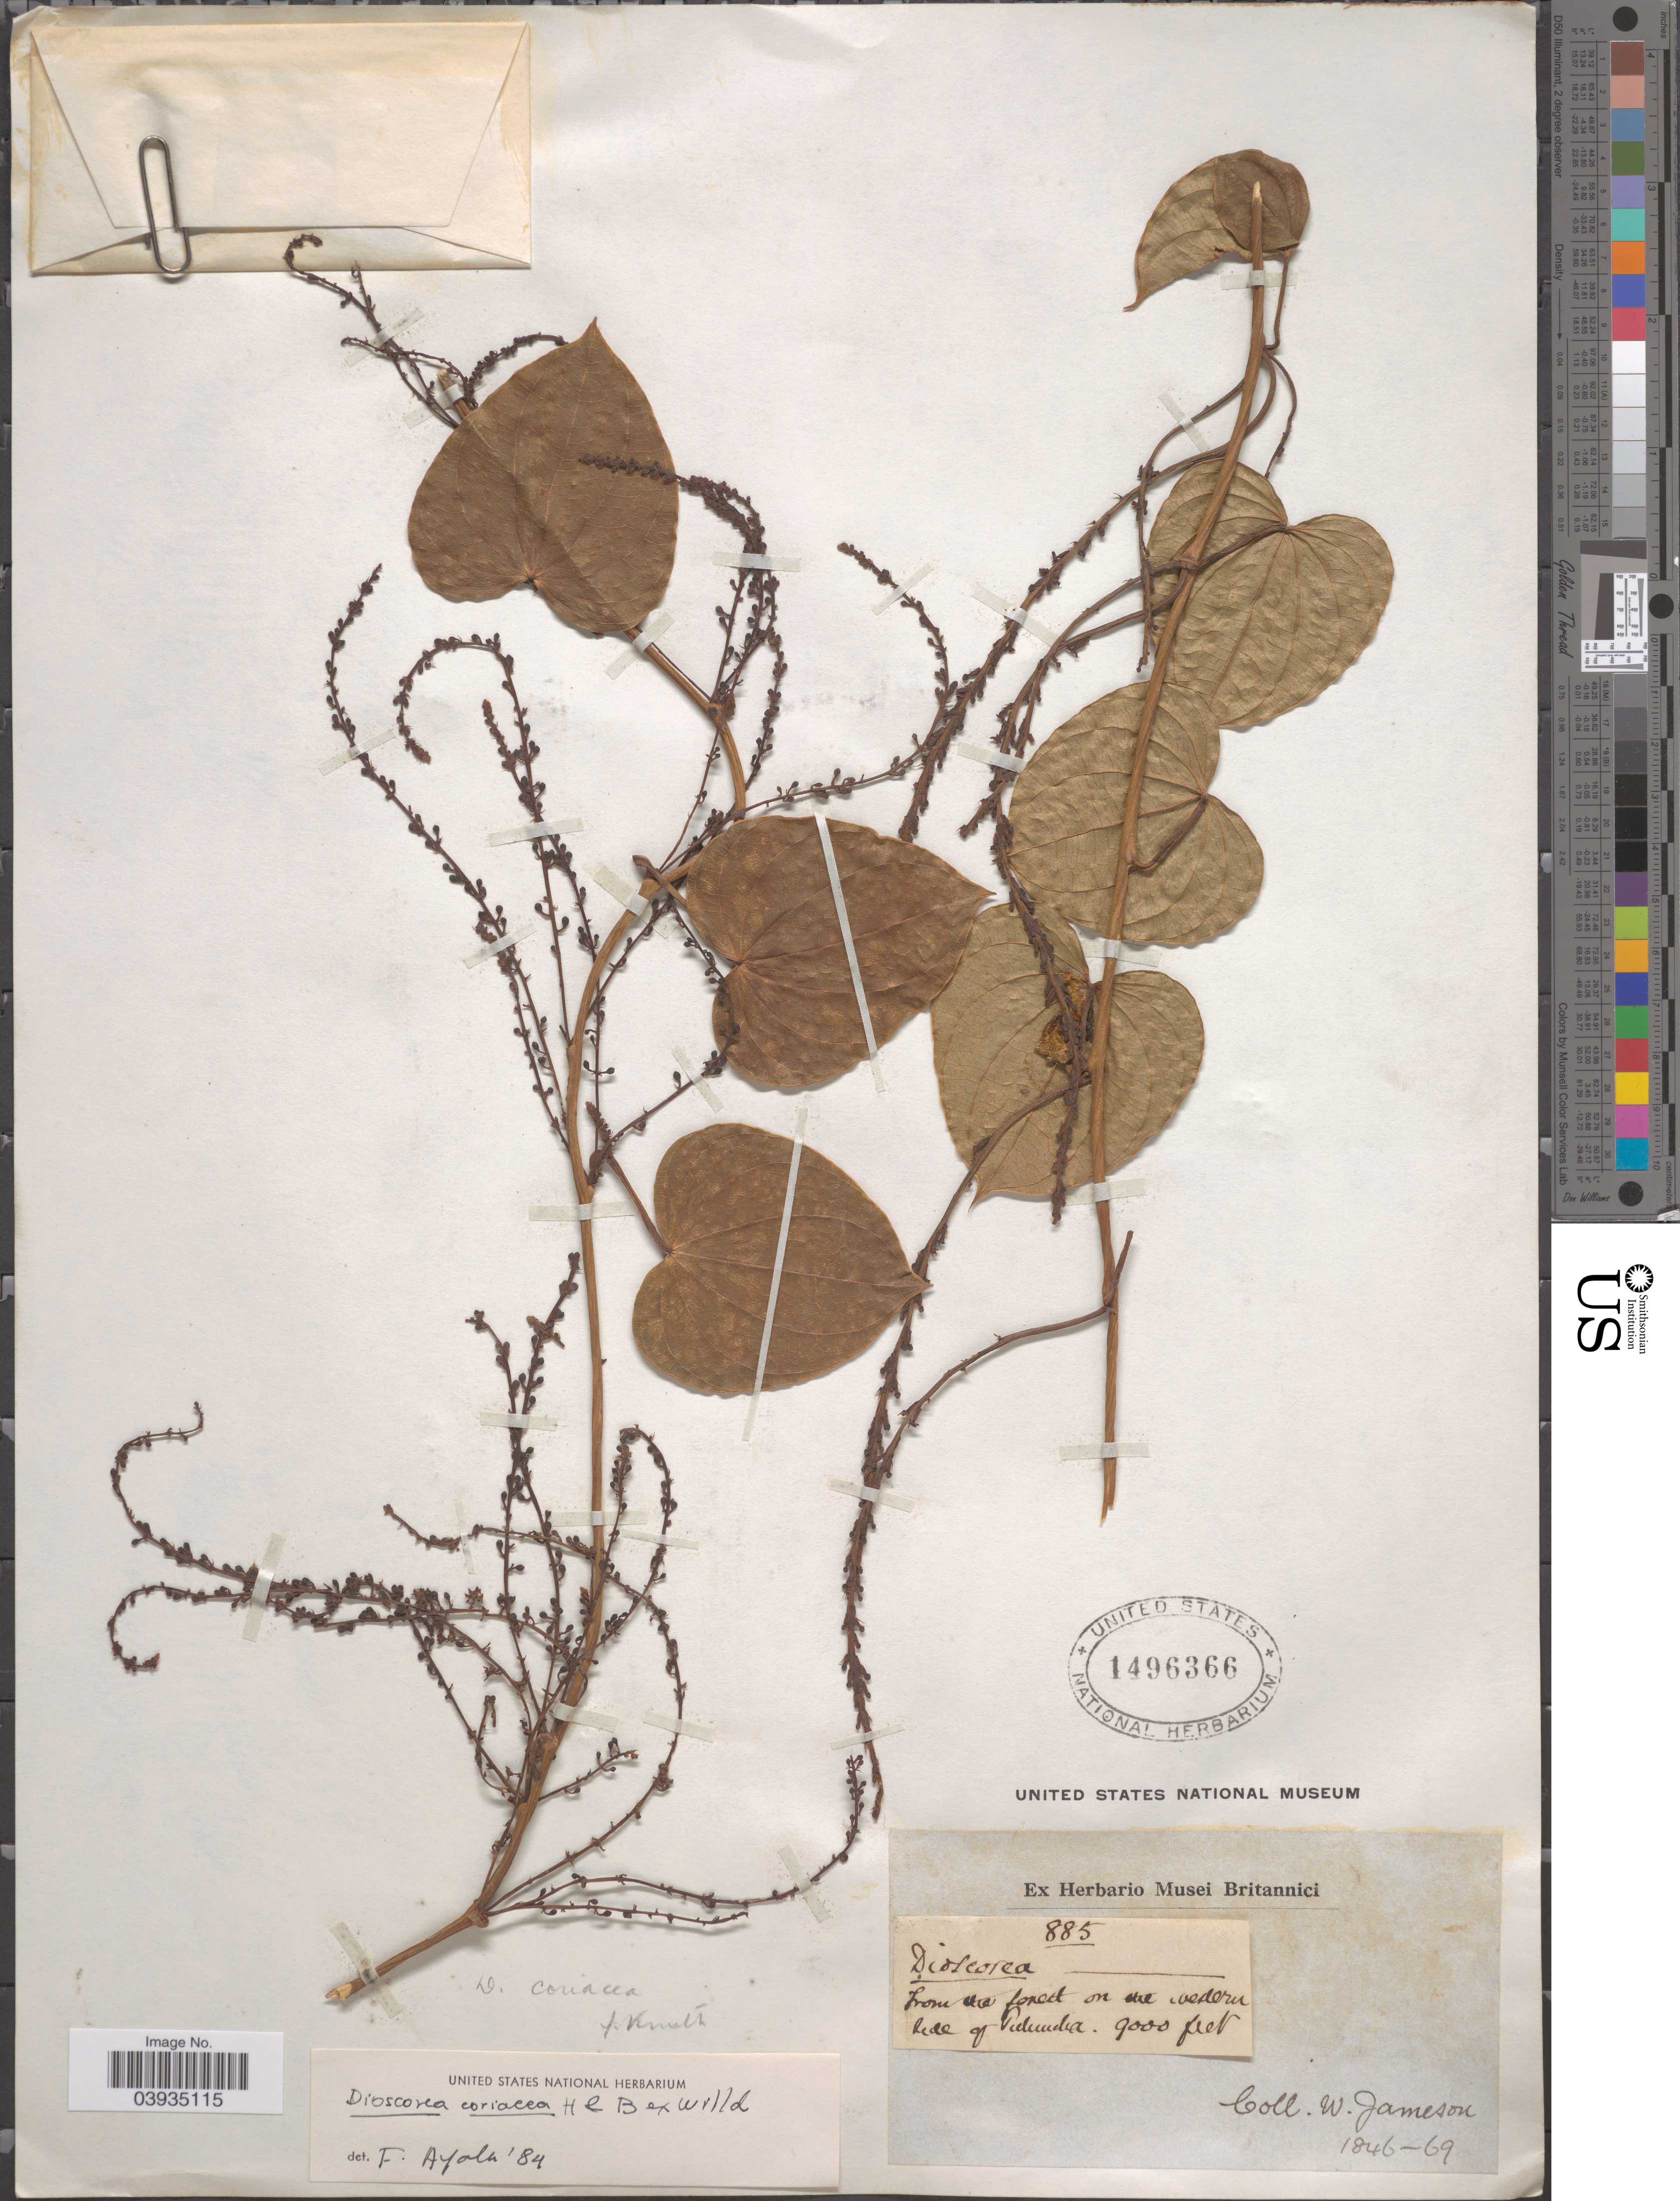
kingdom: Plantae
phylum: Tracheophyta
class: Liliopsida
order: Dioscoreales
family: Dioscoreaceae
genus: Dioscorea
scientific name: Dioscorea coriacea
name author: Humb. & Bonpl. ex Willd.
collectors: W. Jameson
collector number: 885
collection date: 1846/1869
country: Ecuador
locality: On the western side of Pichincha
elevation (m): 2743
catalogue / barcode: US 1496366